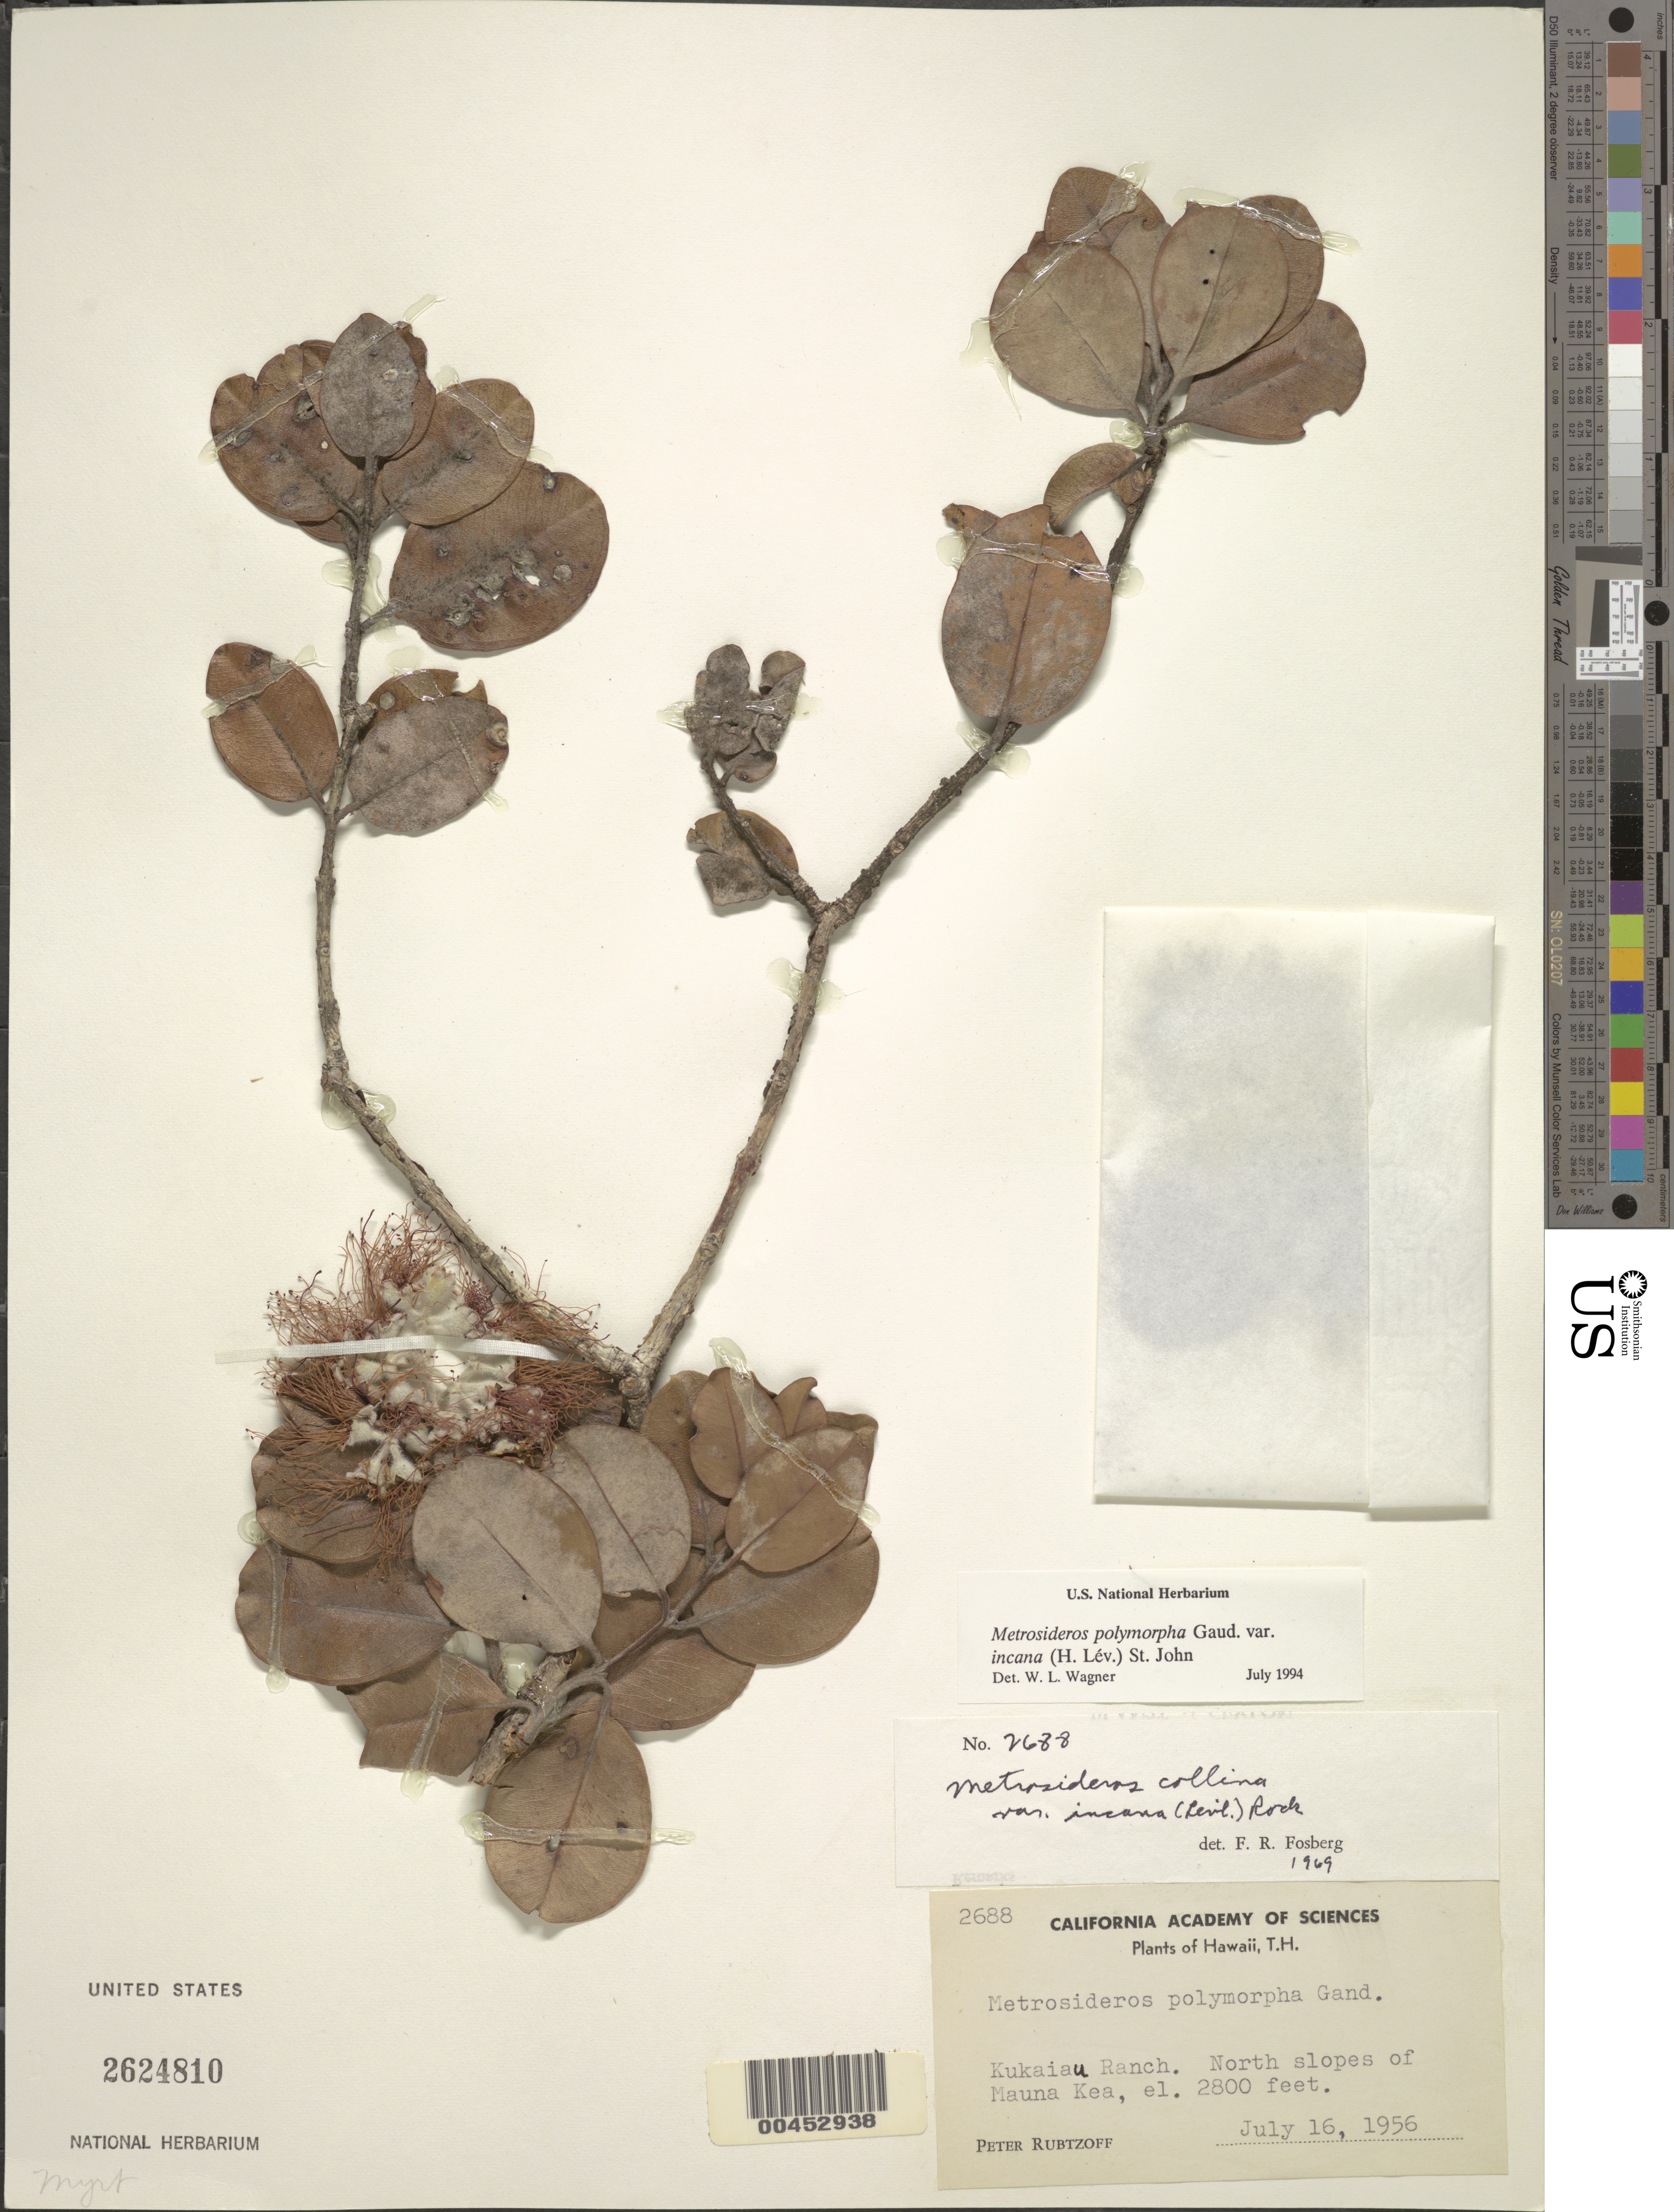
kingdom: Plantae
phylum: Tracheophyta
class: Magnoliopsida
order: Myrtales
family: Myrtaceae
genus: Metrosideros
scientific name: Metrosideros polymorpha var. incana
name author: H. St. John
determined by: Wagner, W. L., (BOT), Smithsonian Institution - National Museum of Natural History (UNITED STATES)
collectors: P. Rubtzoff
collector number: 2688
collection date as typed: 16 Jul 1956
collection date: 1956-07-16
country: United States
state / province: Hawaii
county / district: Hawaii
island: Hawaii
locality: Kukaiau Ranch. N slopes of Mauna Kea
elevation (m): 853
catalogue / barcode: US 2624810